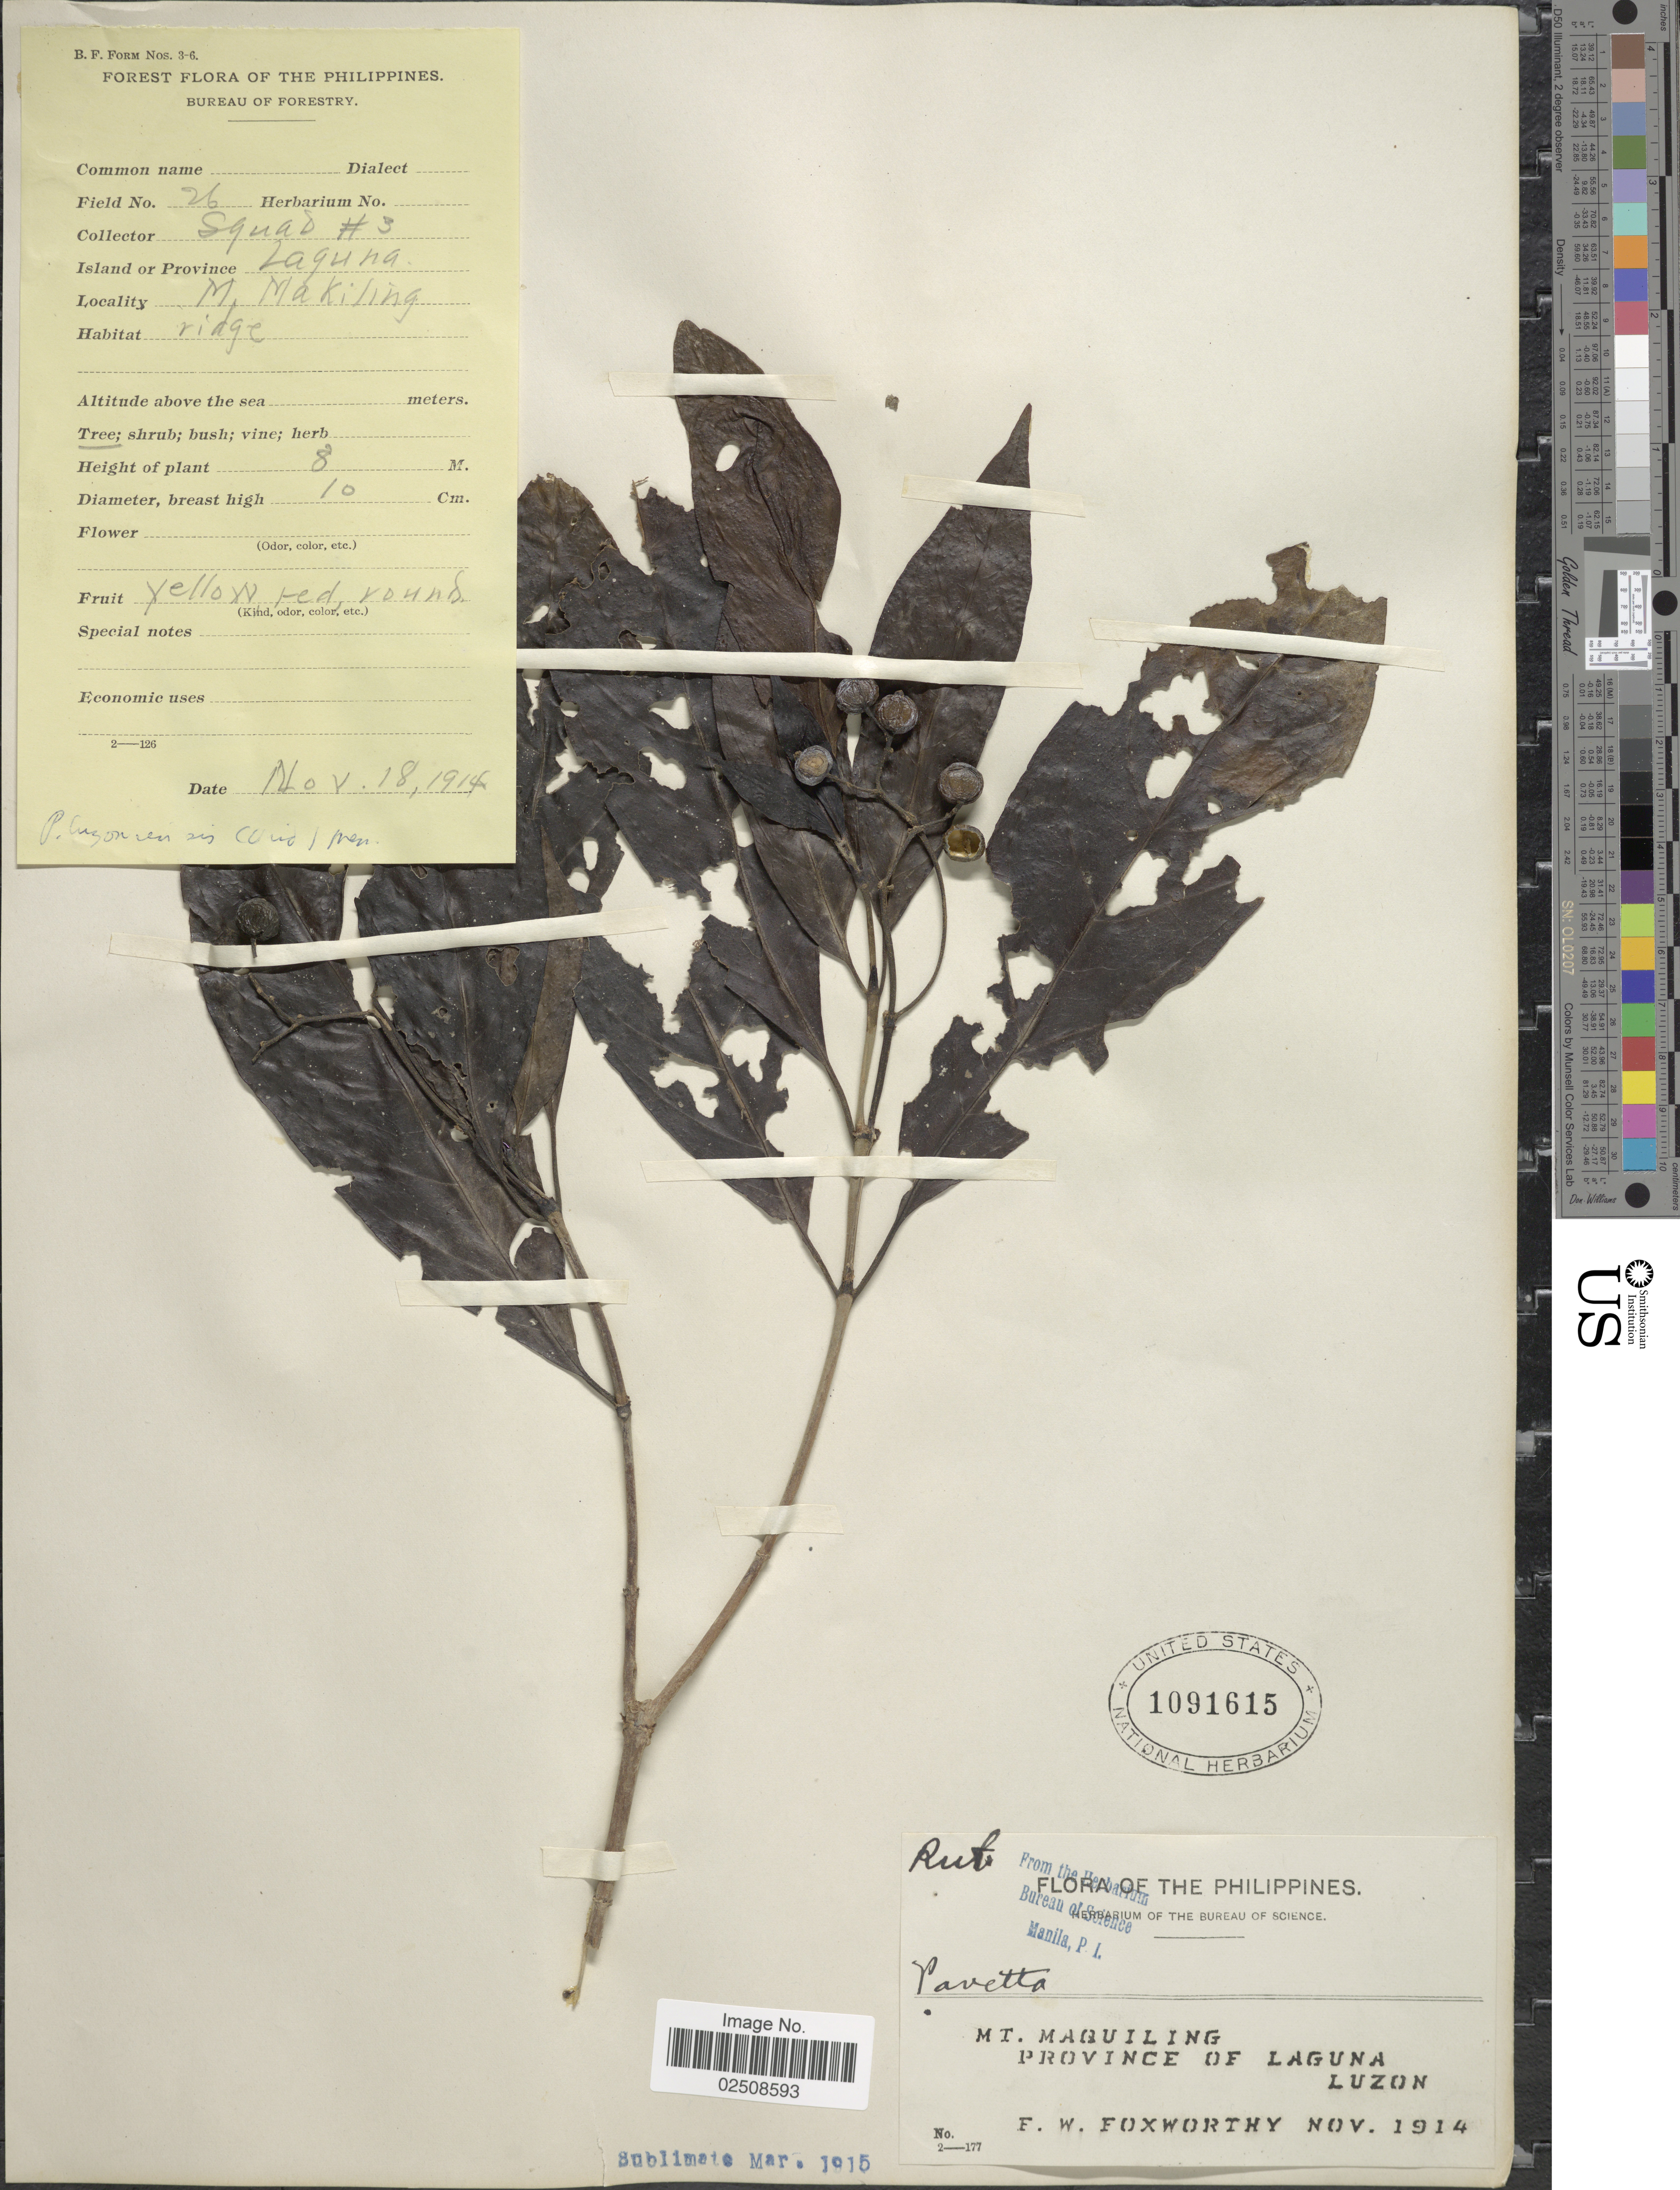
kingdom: Plantae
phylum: Tracheophyta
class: Magnoliopsida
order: Gentianales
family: Rubiaceae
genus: Pavetta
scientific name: Pavetta sp.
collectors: F. W. Foxworthy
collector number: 26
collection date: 1914-11-18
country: Philippines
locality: Mt. Maquiling, Province of Laguna, Luzon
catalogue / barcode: US 1091615